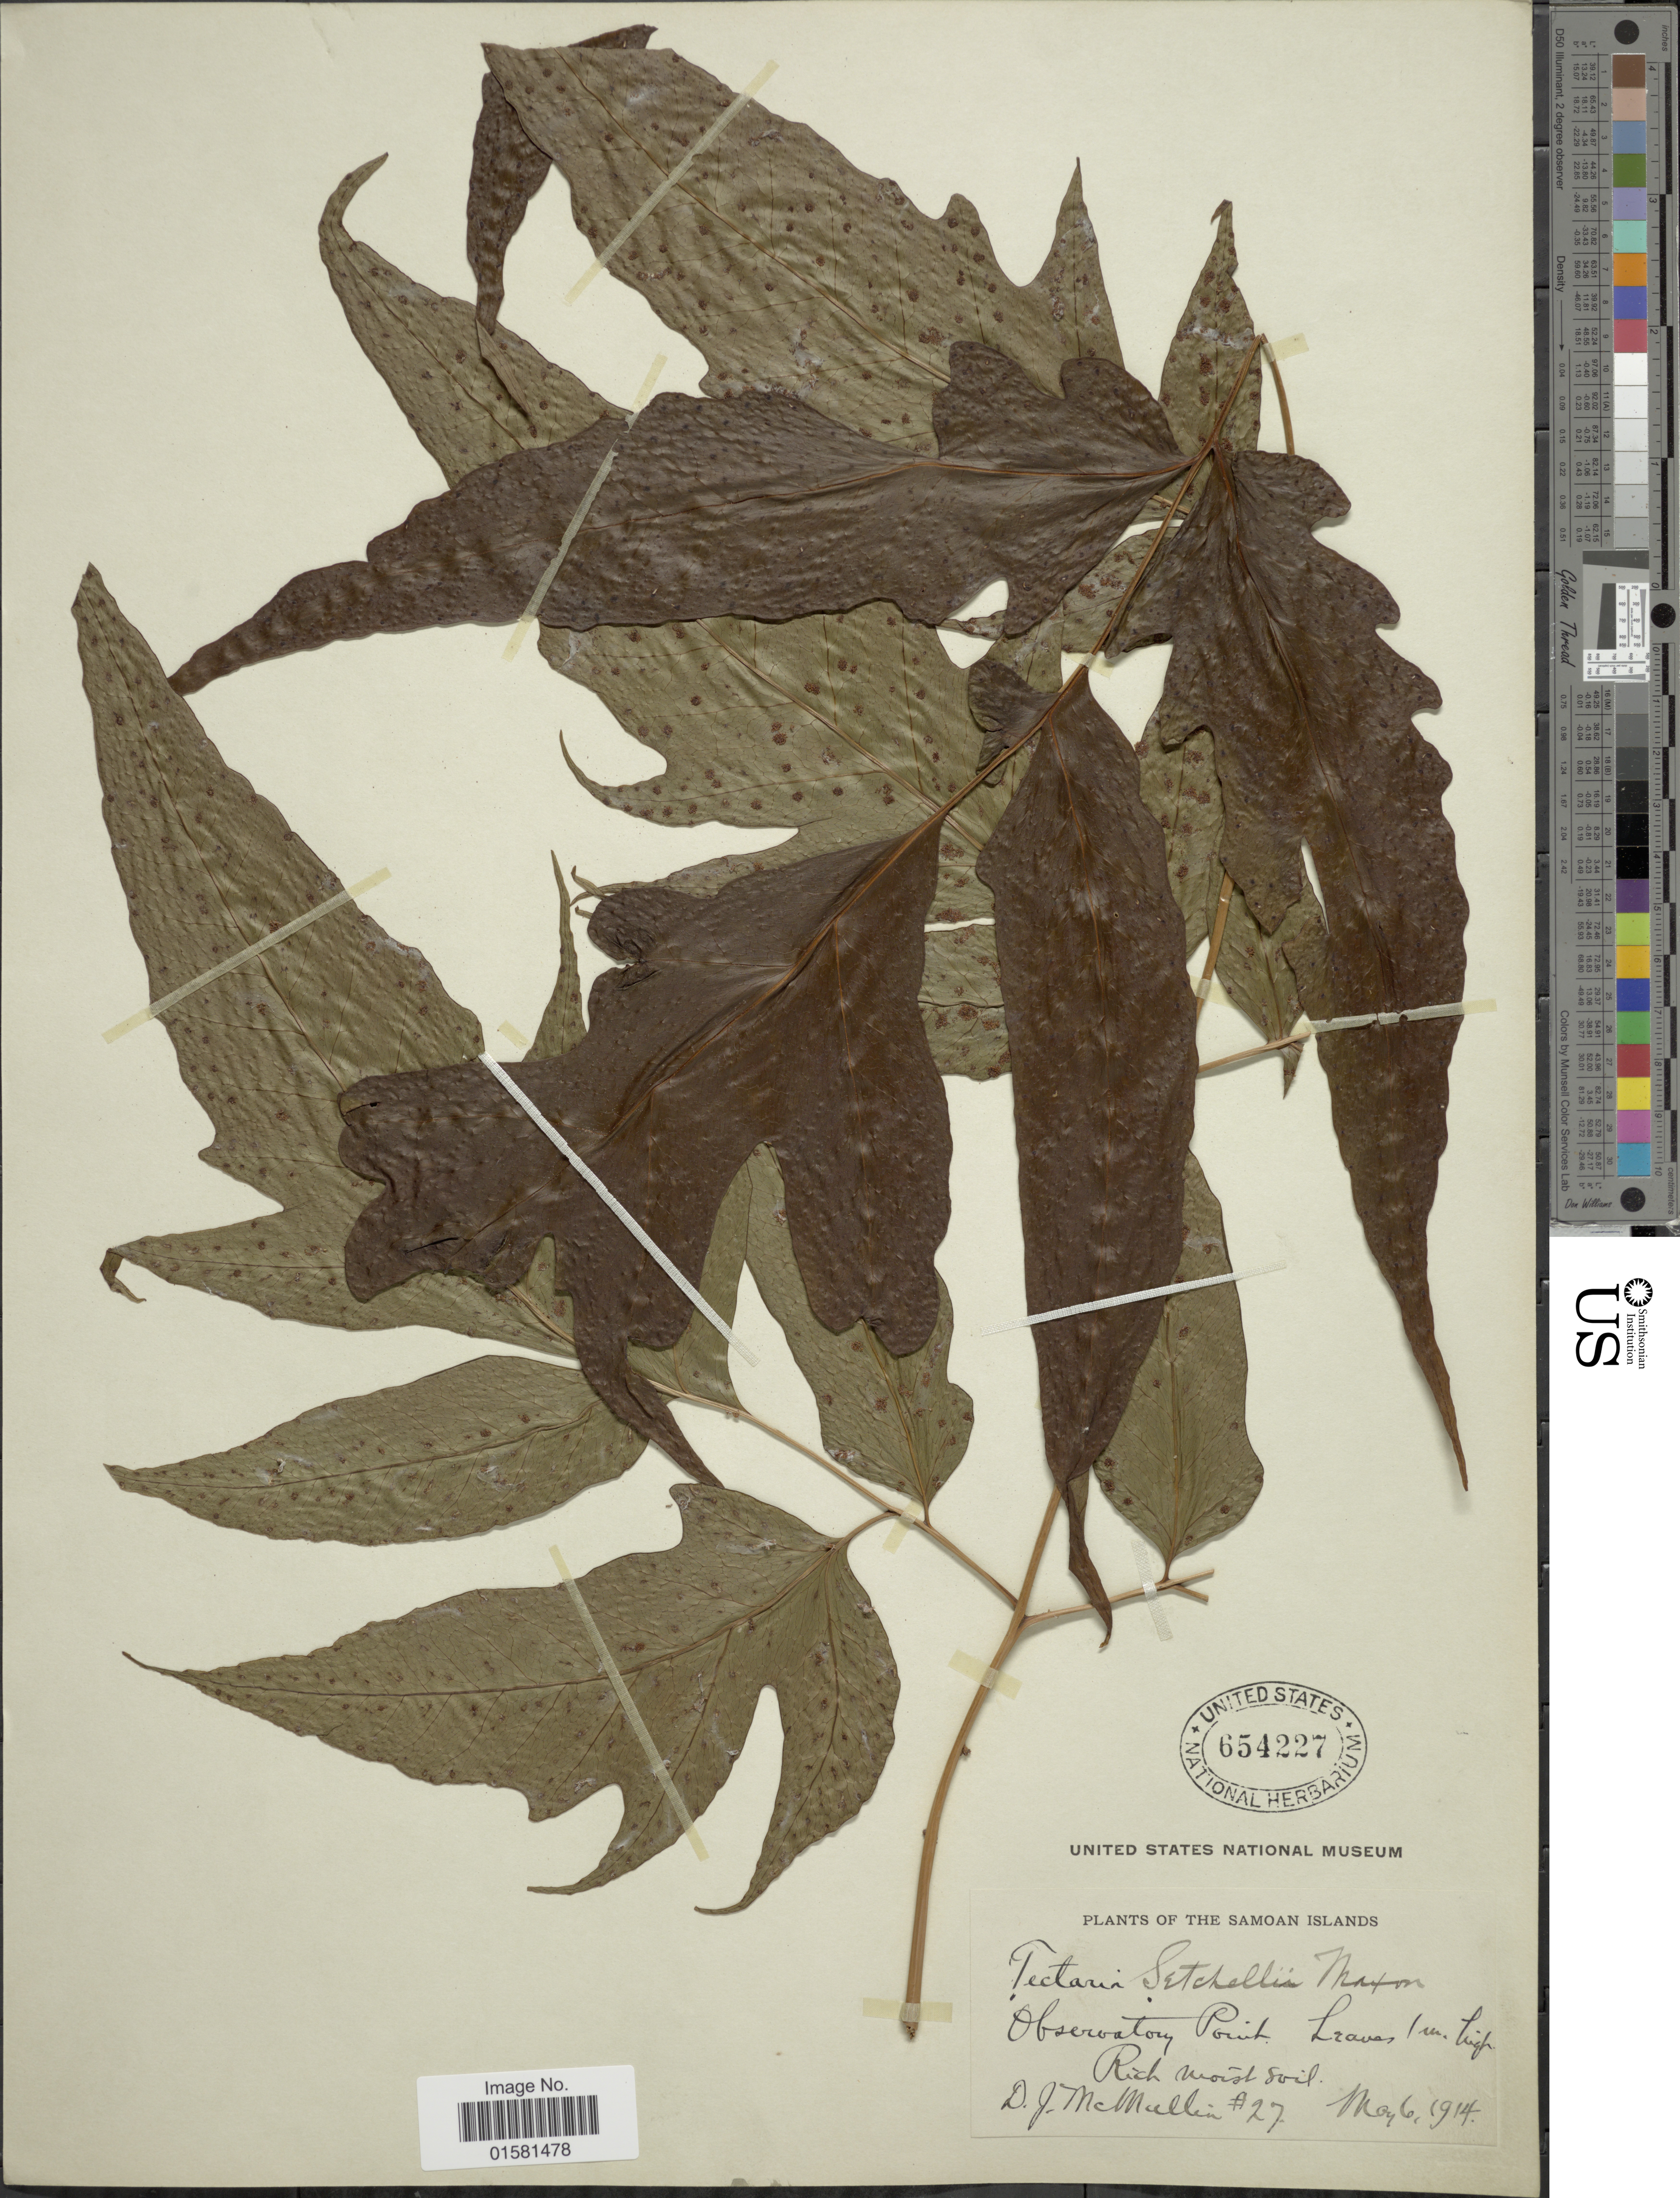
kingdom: Plantae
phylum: Tracheophyta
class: Polypodiopsida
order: Polypodiales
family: Tectariaceae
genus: Tectaria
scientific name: Tectaria setchellii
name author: Maxon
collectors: D. McMullin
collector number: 27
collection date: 1914-05-06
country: American Samoa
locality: Samoan Islands, Observatory Point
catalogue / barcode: US 654227